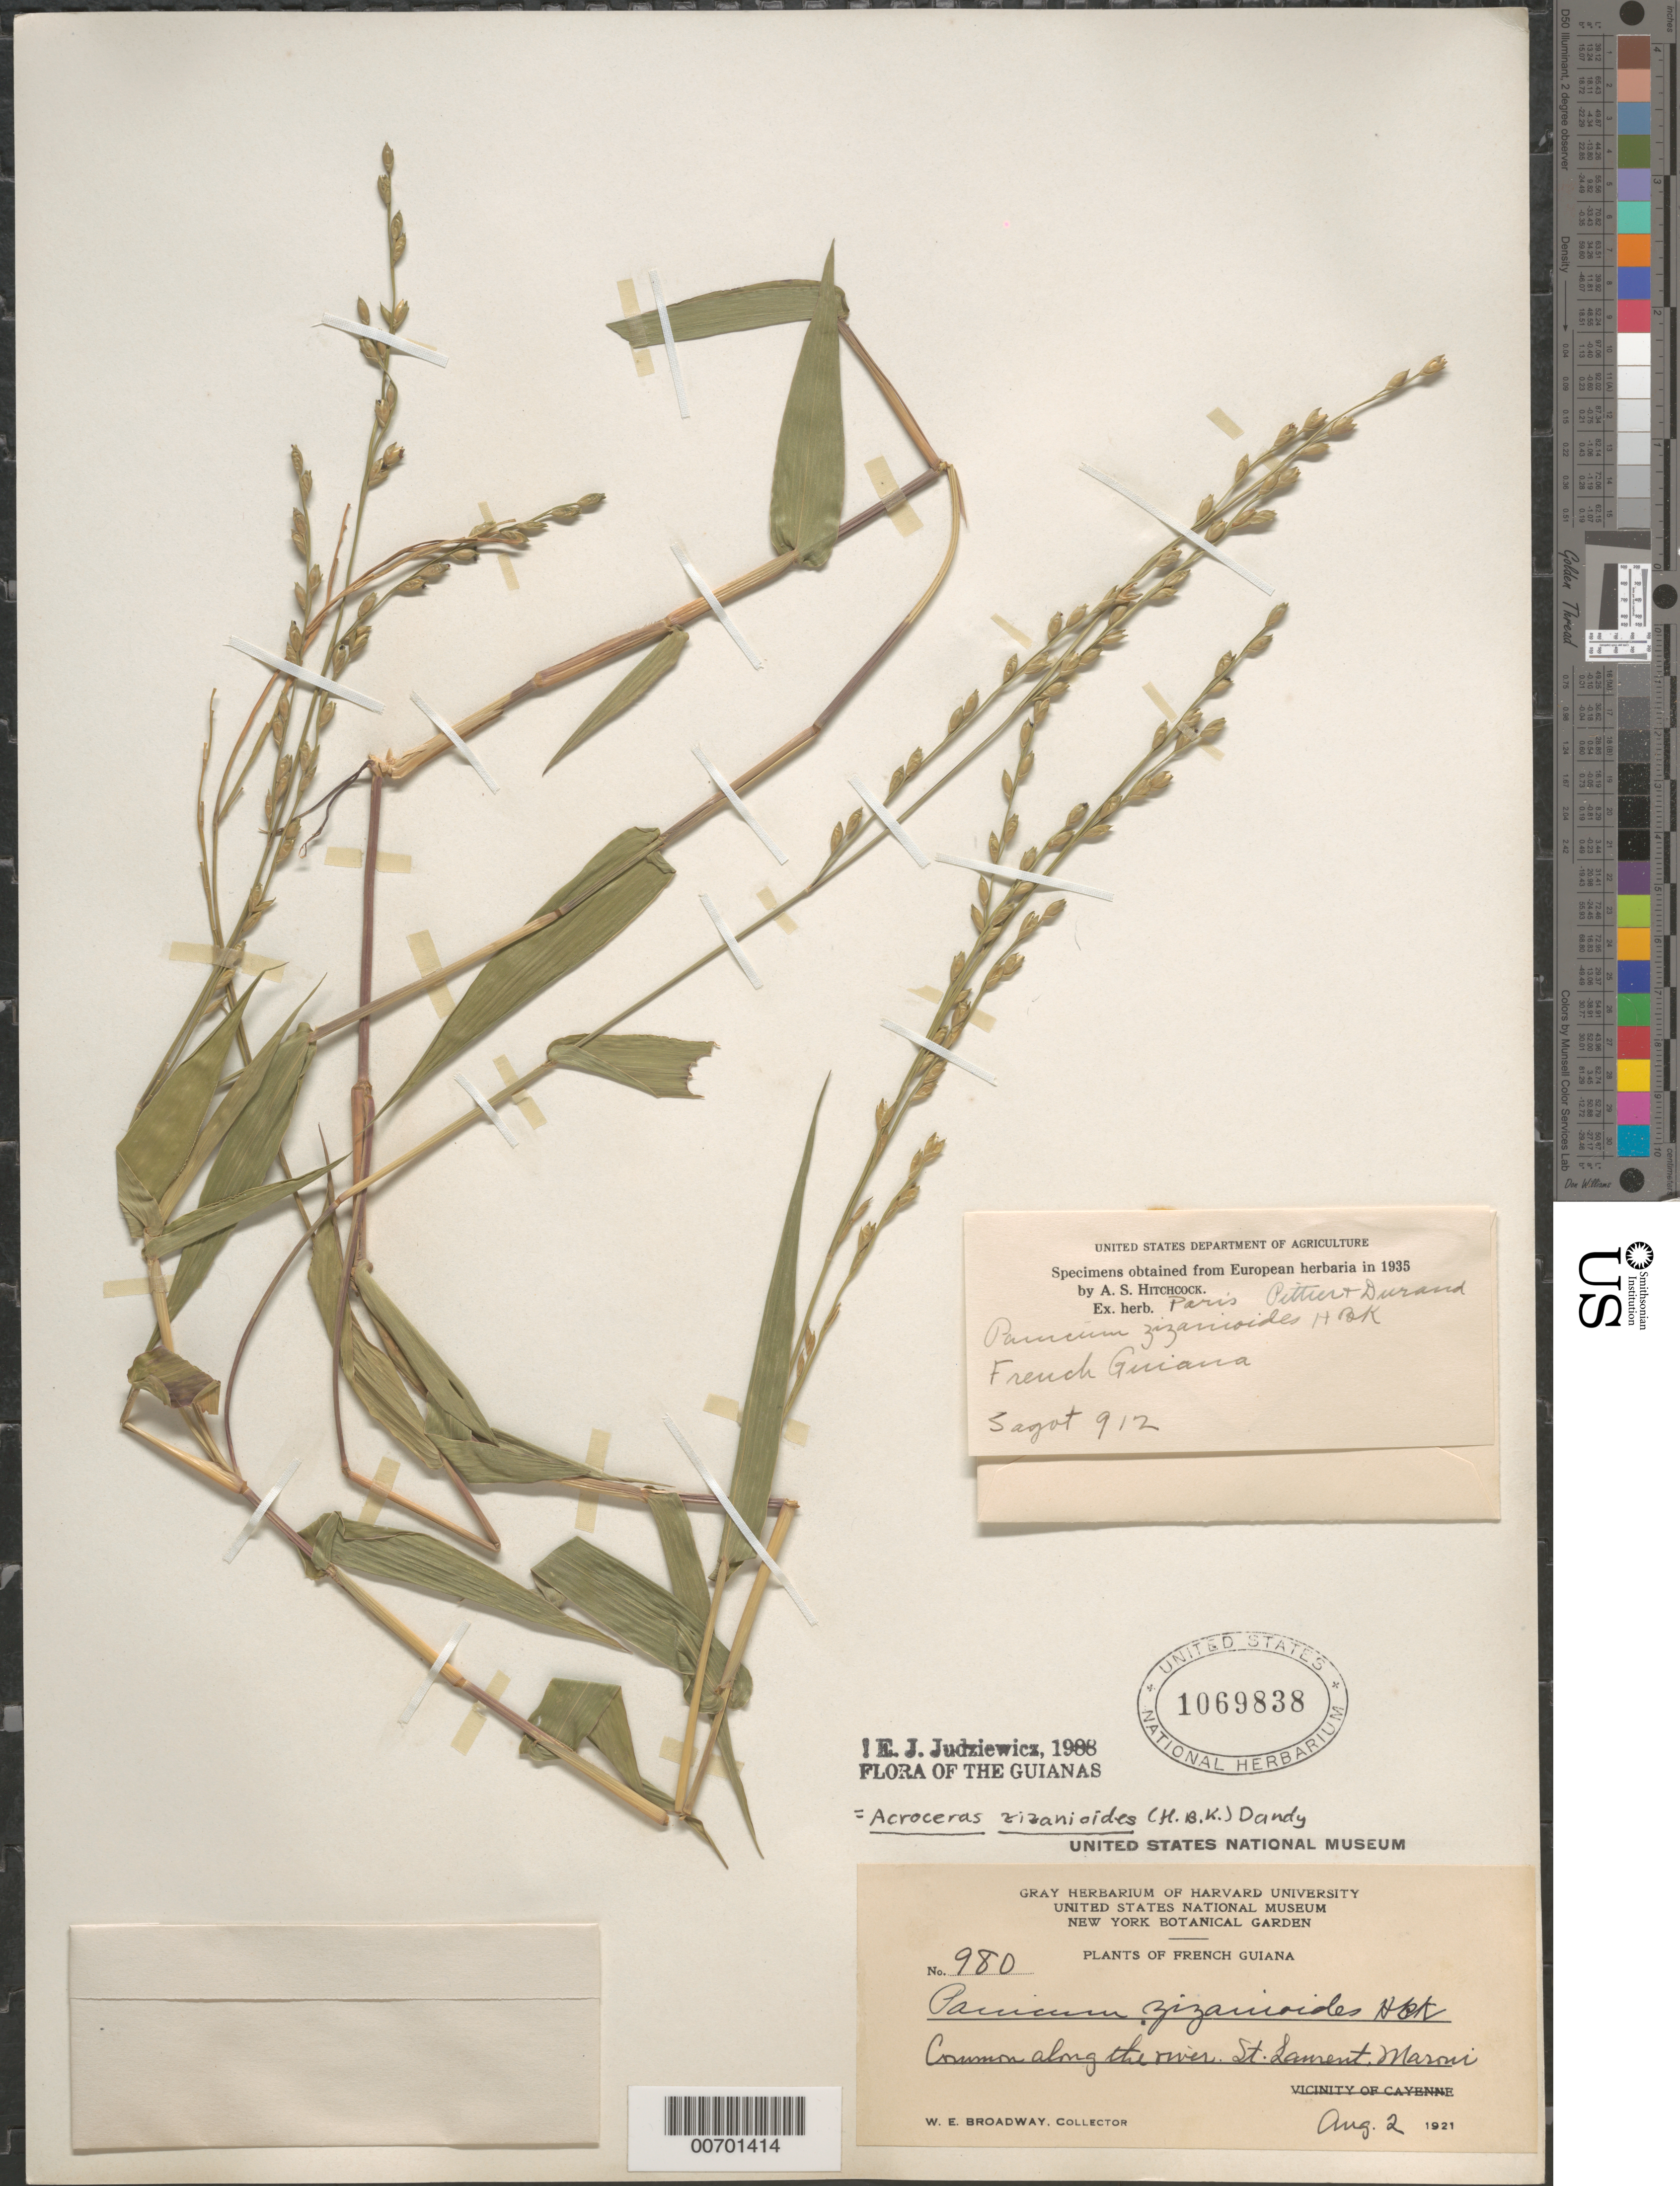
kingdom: Plantae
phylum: Tracheophyta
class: Liliopsida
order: Poales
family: Poaceae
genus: Acroceras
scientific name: Acroceras zizanioides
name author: (Kunth) Dandy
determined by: Judziewicz, E. J.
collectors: W. E. Broadway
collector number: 980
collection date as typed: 2-Aug-21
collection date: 1921-08-02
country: French Guiana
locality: St. Laurent du Maroni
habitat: Along the river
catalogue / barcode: US 1069838